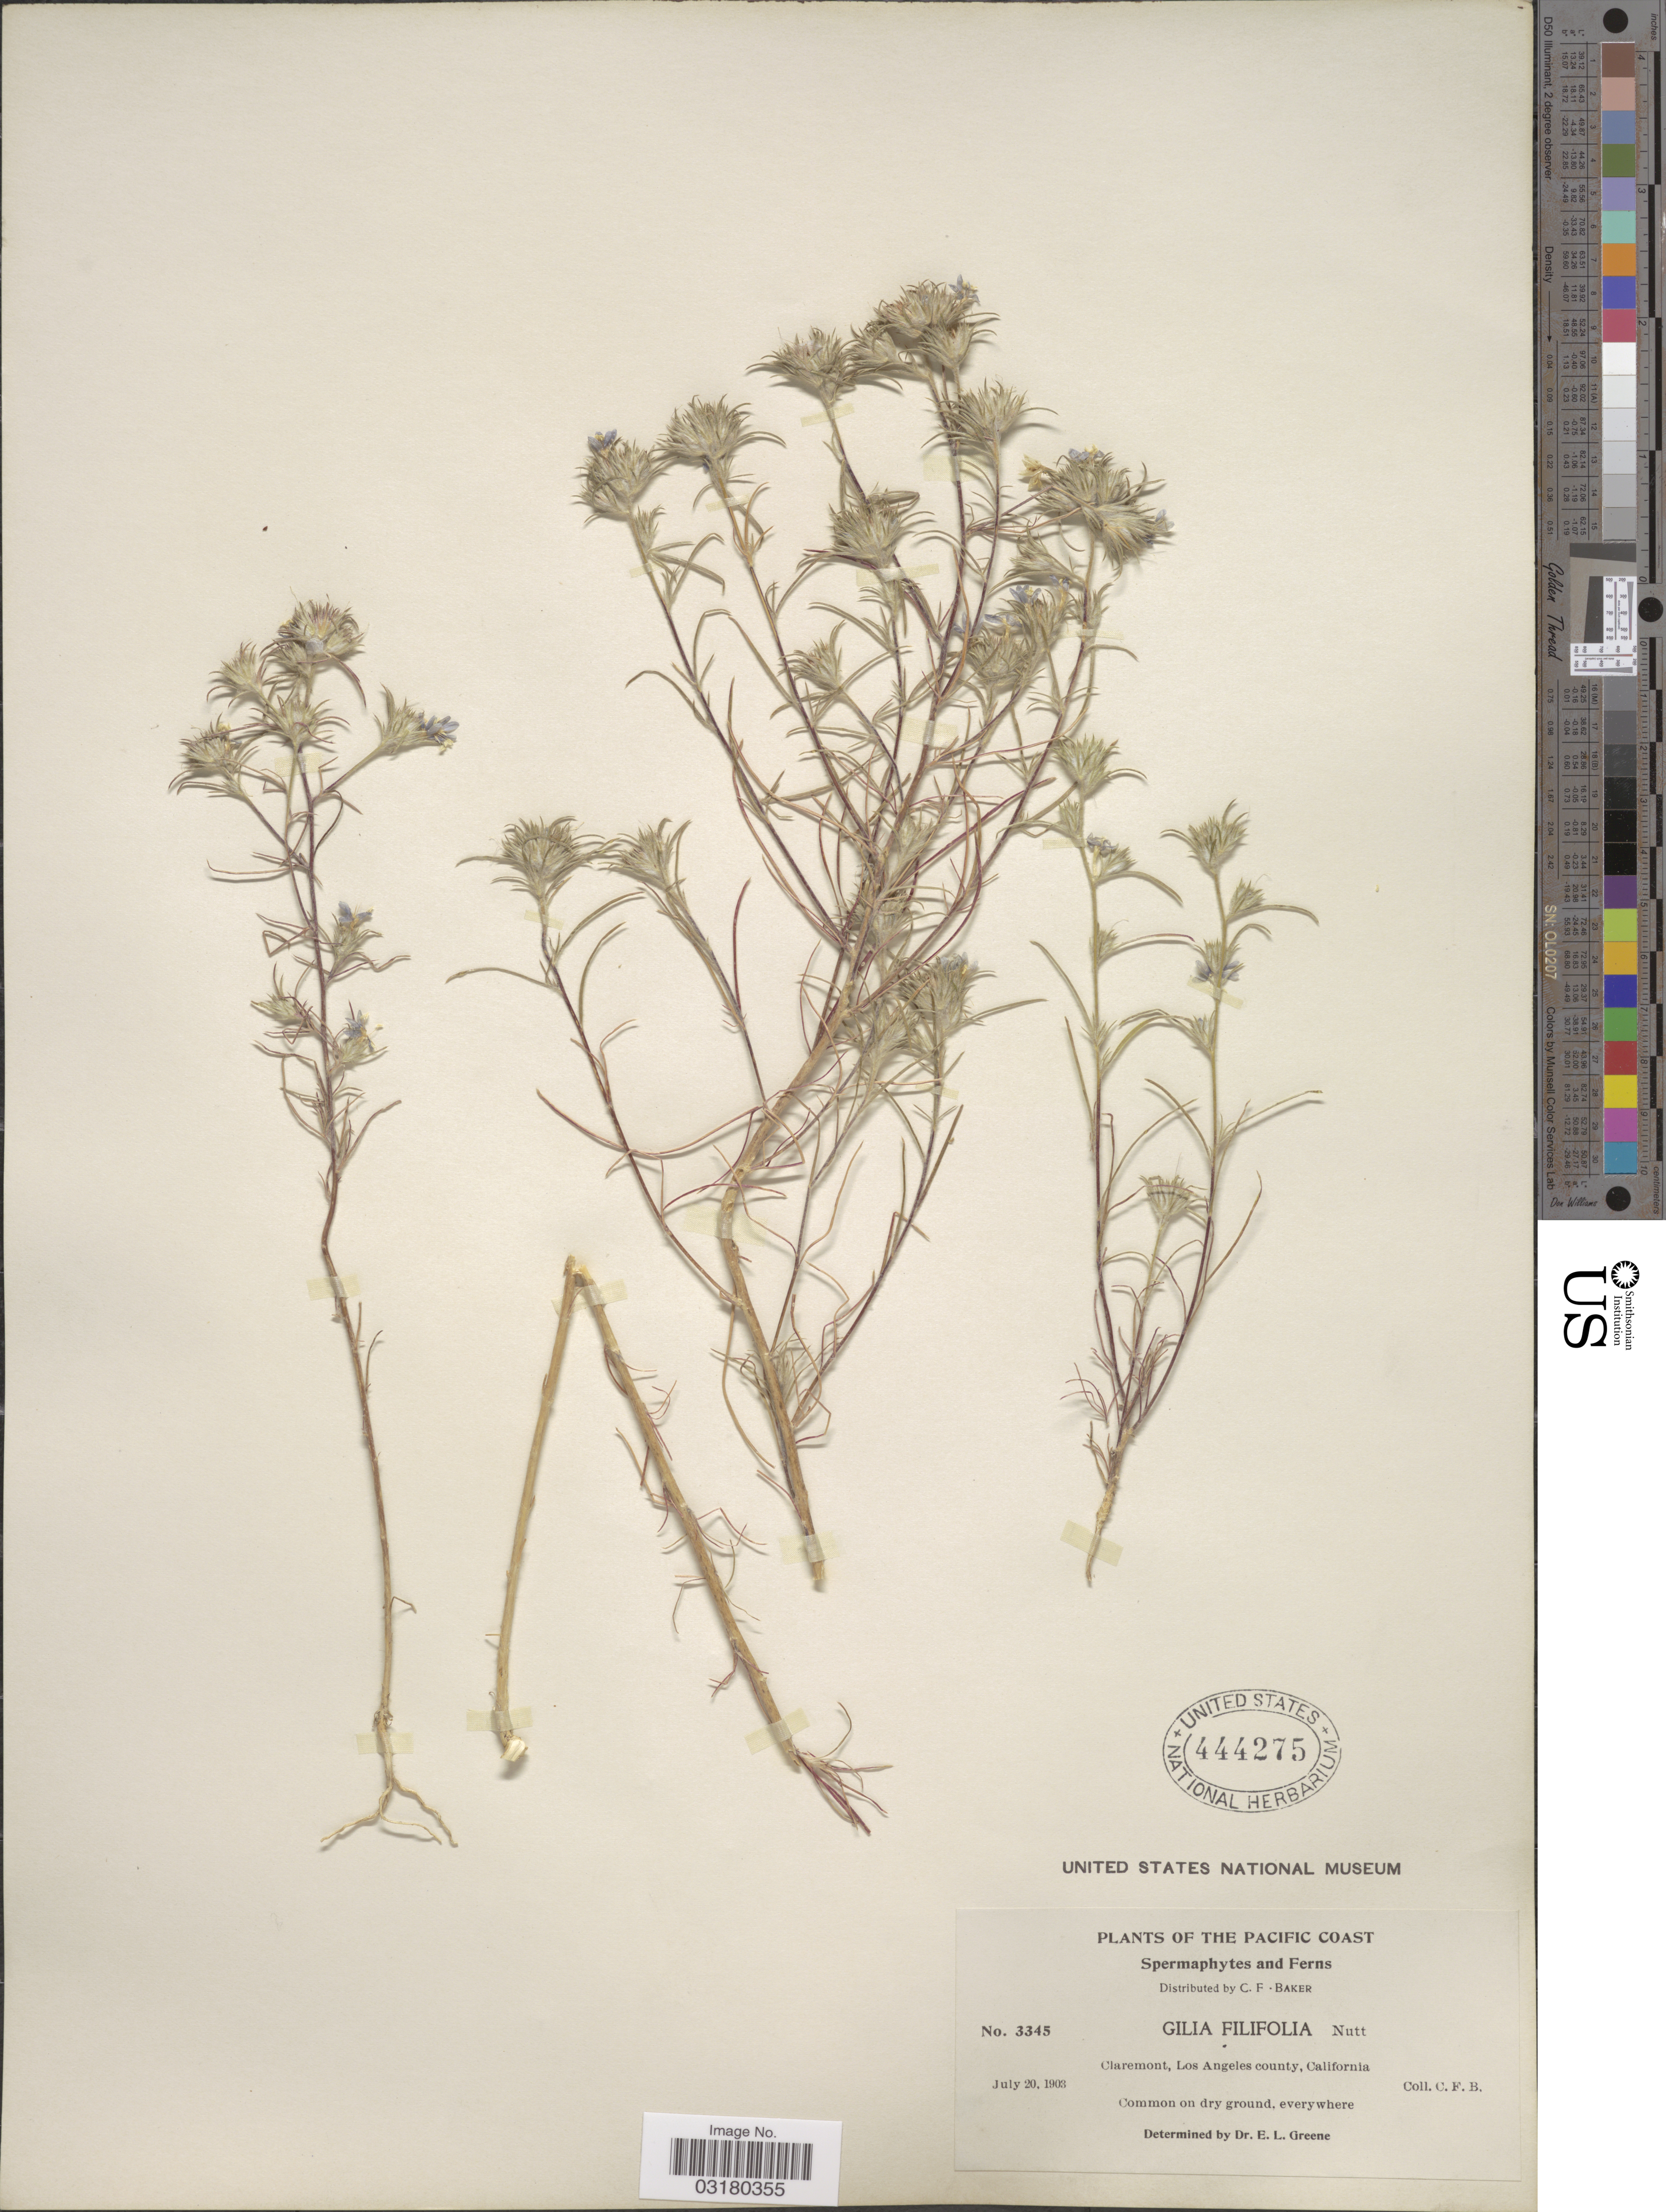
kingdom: Plantae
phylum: Tracheophyta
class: Magnoliopsida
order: Ericales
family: Polemoniaceae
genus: Eriastrum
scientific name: Eriastrum sapphirinum subsp. dasyanthum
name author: (Brand) H. Mason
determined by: De Groot, Sarah J.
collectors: C. F. Baker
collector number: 3345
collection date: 1903-07-20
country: United States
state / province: California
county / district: Los Angeles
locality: The Pacific Coast. Claremont, Los Angeles county.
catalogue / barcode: US 444275